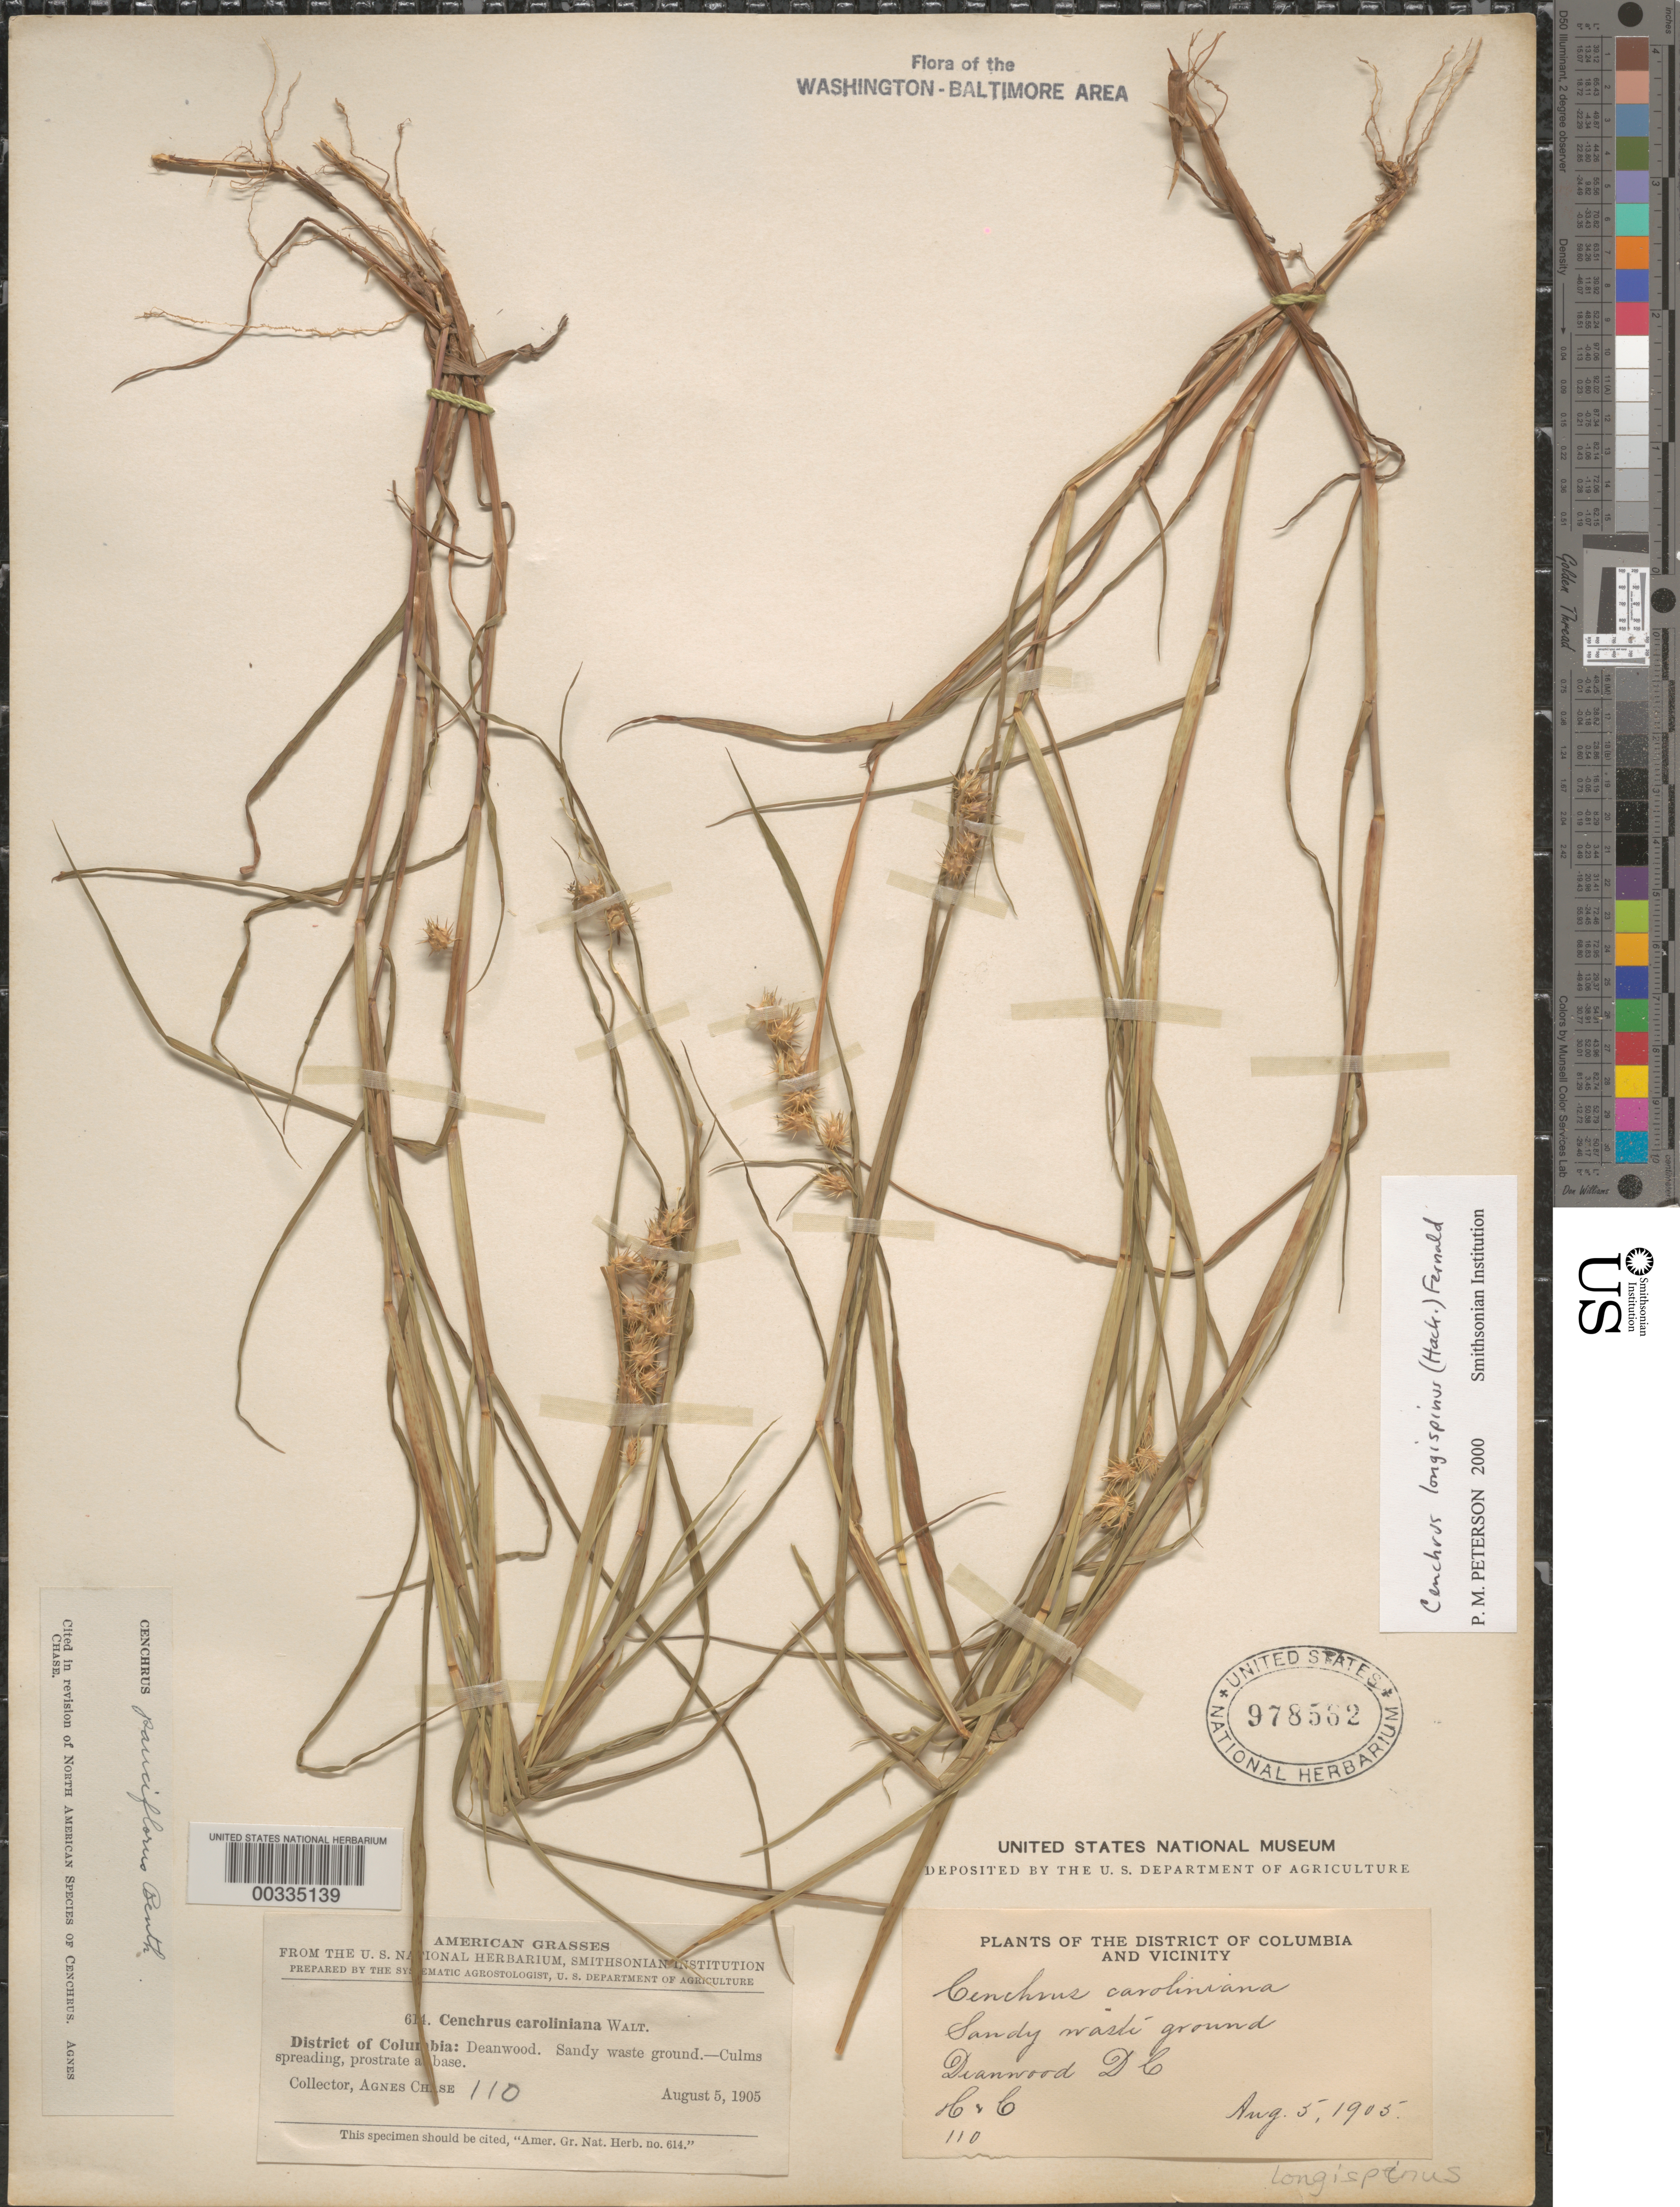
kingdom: Plantae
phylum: Tracheophyta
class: Liliopsida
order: Poales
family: Poaceae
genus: Cenchrus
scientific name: Cenchrus longispinus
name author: (Hack.) Fernald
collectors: A. Chase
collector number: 110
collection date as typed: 05 Aug 1905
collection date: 1905-08-05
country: United States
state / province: District of Columbia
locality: Deanwood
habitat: Sandy waste ground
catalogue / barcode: US 978562